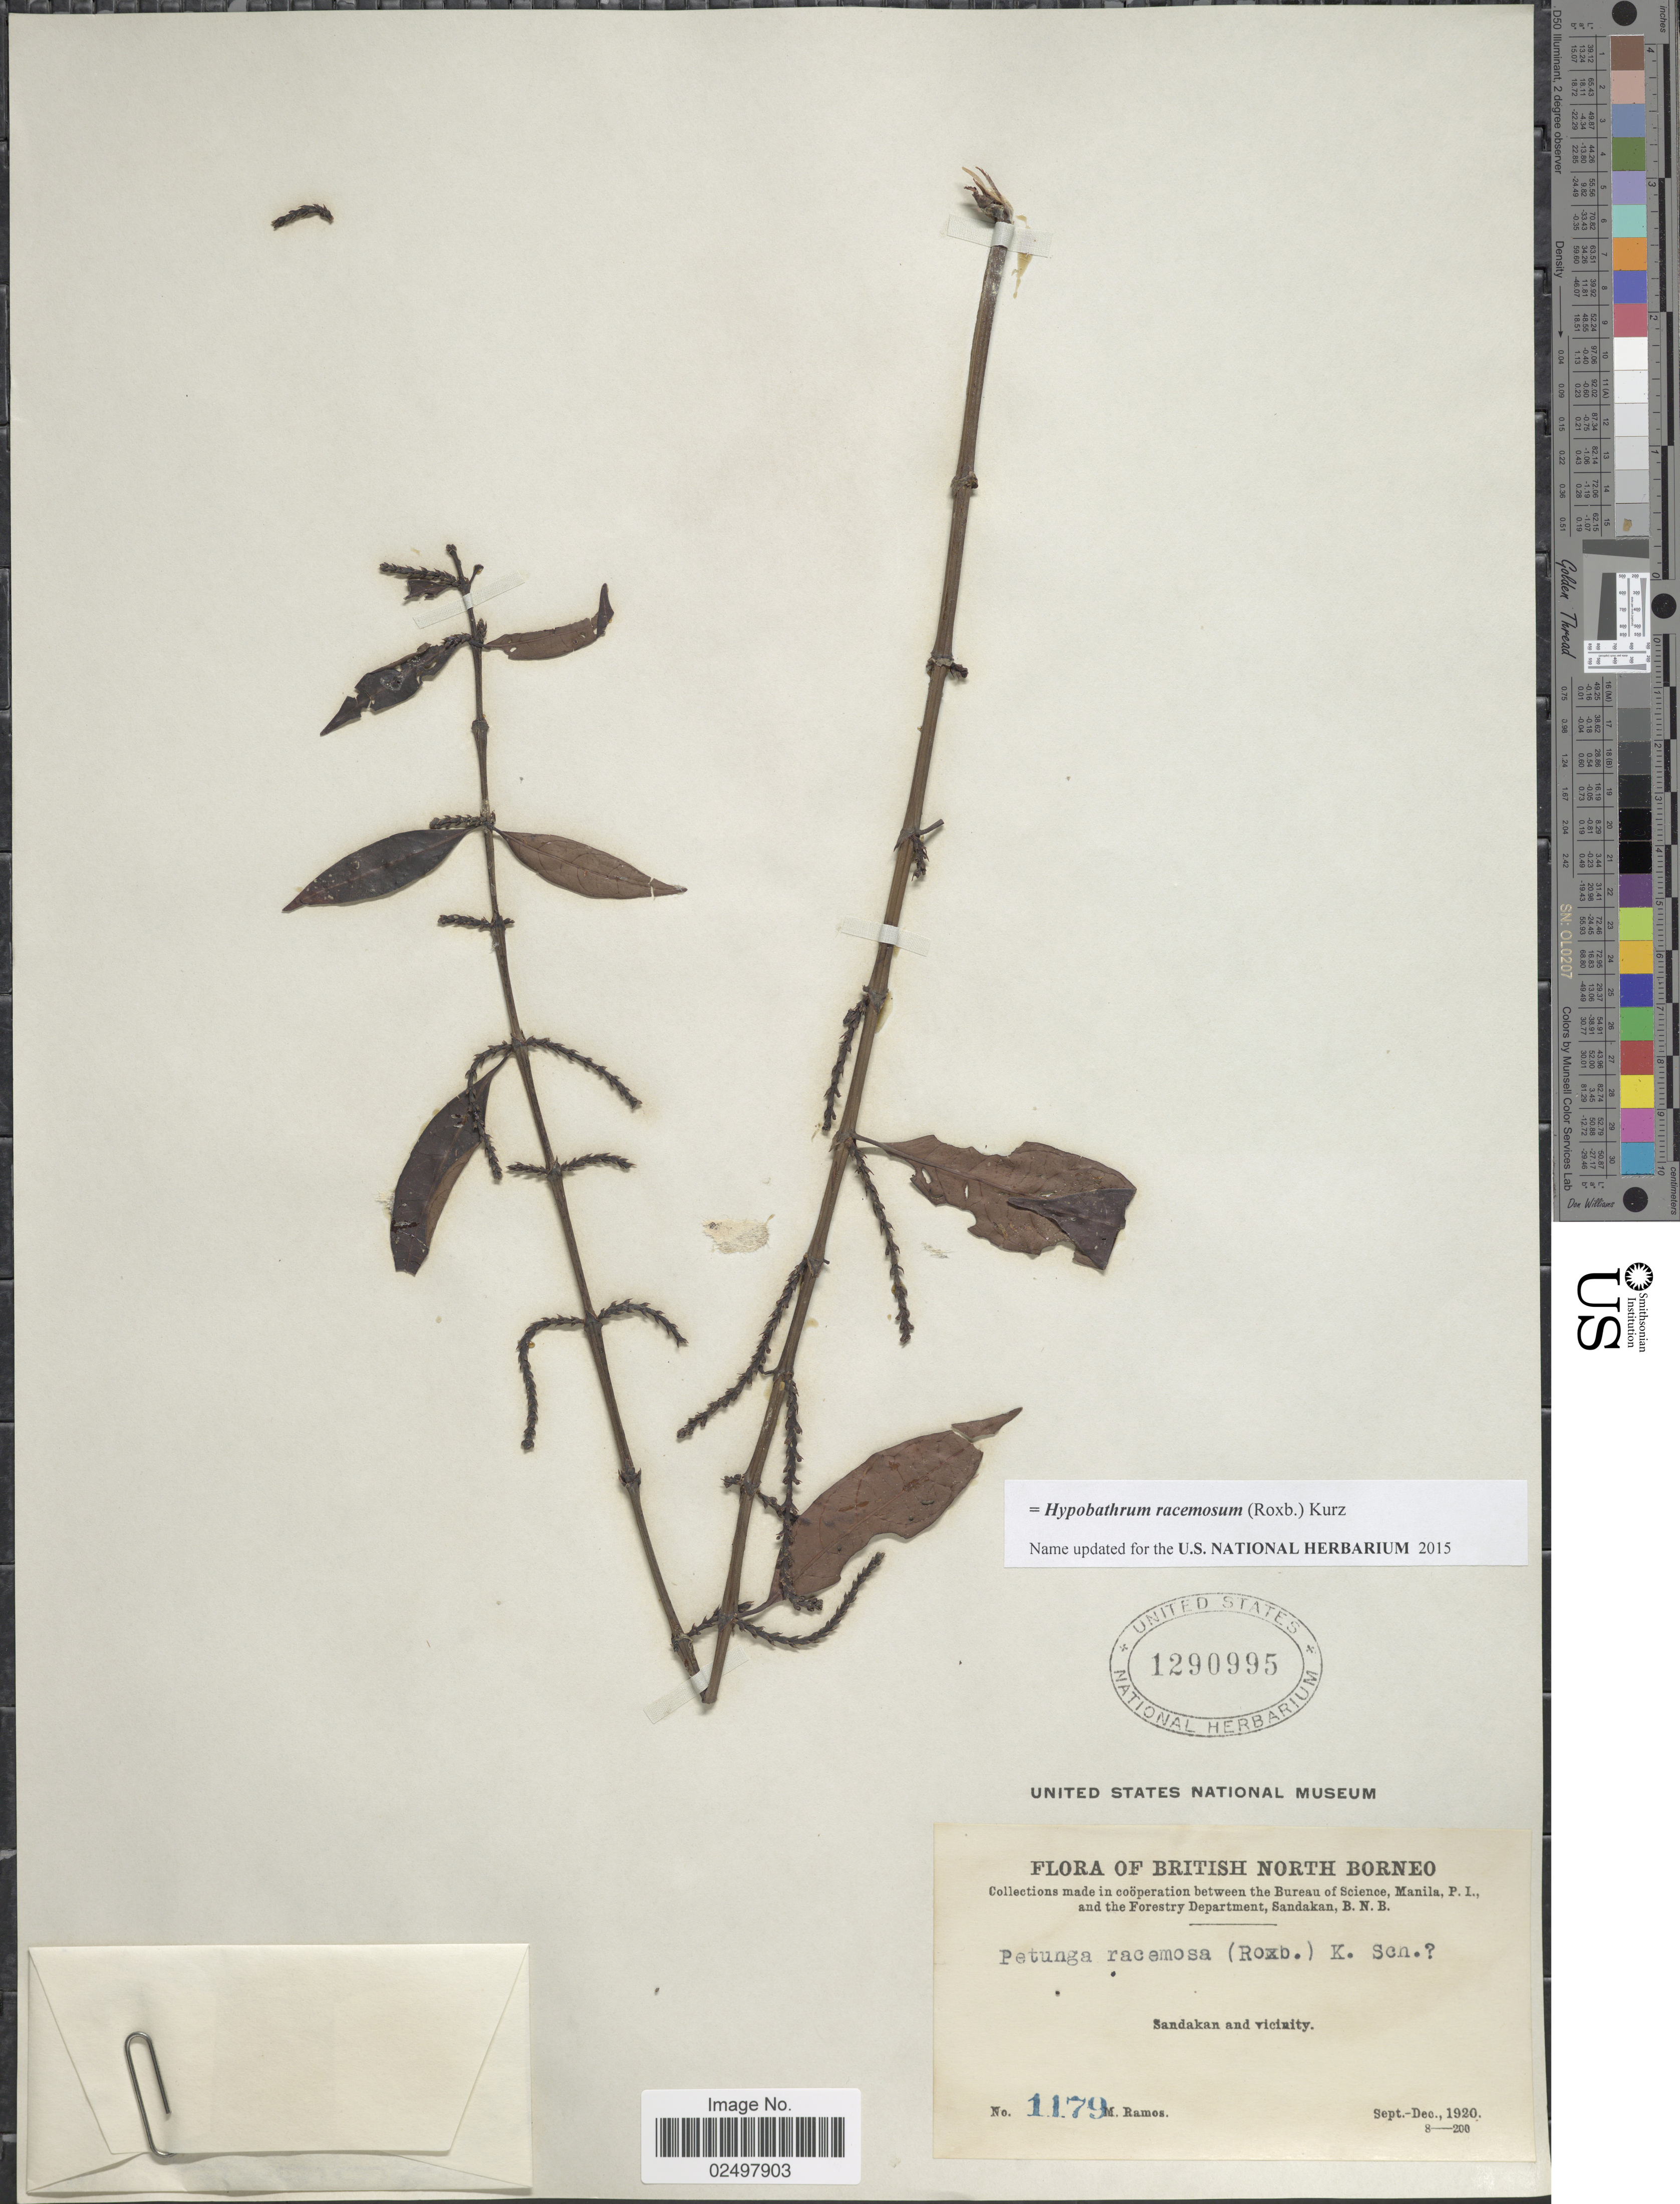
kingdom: Plantae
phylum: Tracheophyta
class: Magnoliopsida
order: Gentianales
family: Rubiaceae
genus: Hypobathrum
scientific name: Hypobathrum racemosum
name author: (Roxb.) Kurz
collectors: M. Ramos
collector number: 1179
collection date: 1920-09/1920-12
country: Malaysia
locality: British North Borneo, Sandakan and vicinity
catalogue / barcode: US 1290995